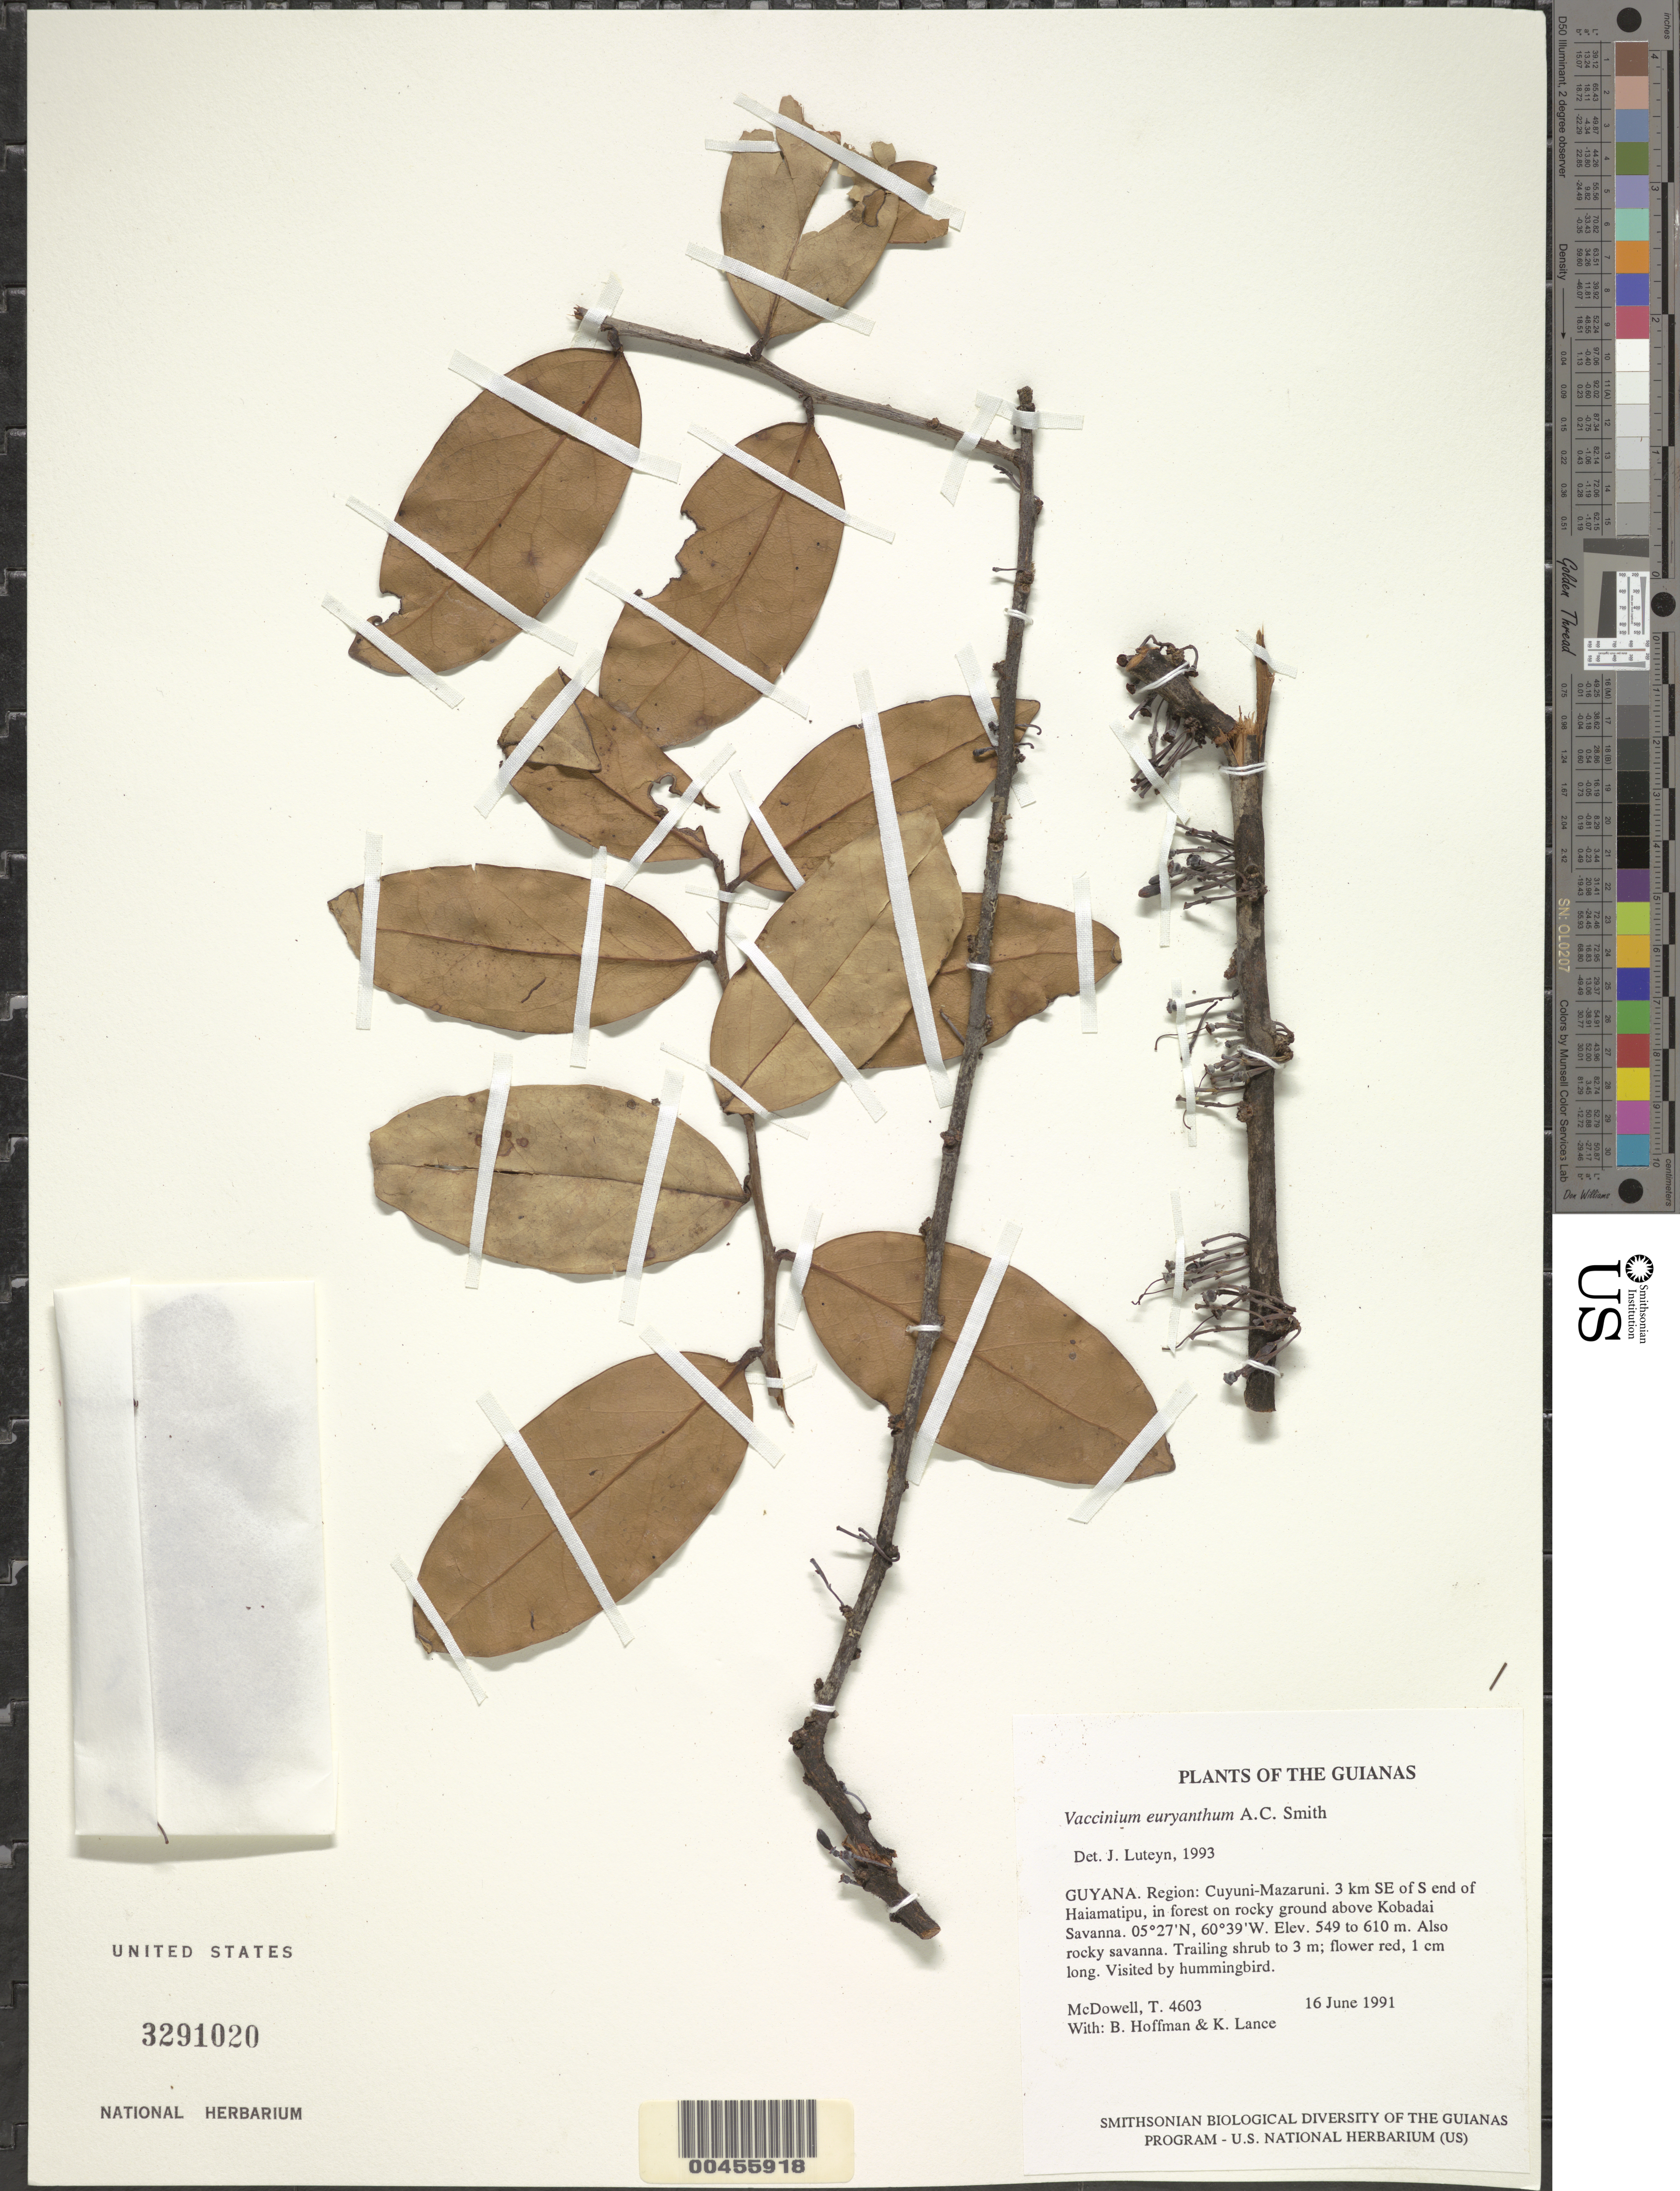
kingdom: Plantae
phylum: Tracheophyta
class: Magnoliopsida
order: Ericales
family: Ericaceae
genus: Vaccinium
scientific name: Vaccinium euryanthum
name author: A.C. Sm.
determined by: Luteyn, J. L.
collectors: T. McDowell, B. Hoffman & K. Lance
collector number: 4603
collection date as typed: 16 June 1991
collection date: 1991-06-16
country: Guyana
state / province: Cuyuni-Mazaruni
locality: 3 km SE of S end of Haiamatipu, above Kobadai Savanna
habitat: Forest on rocky ground; also rocky savanna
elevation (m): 550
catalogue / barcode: US 3291020